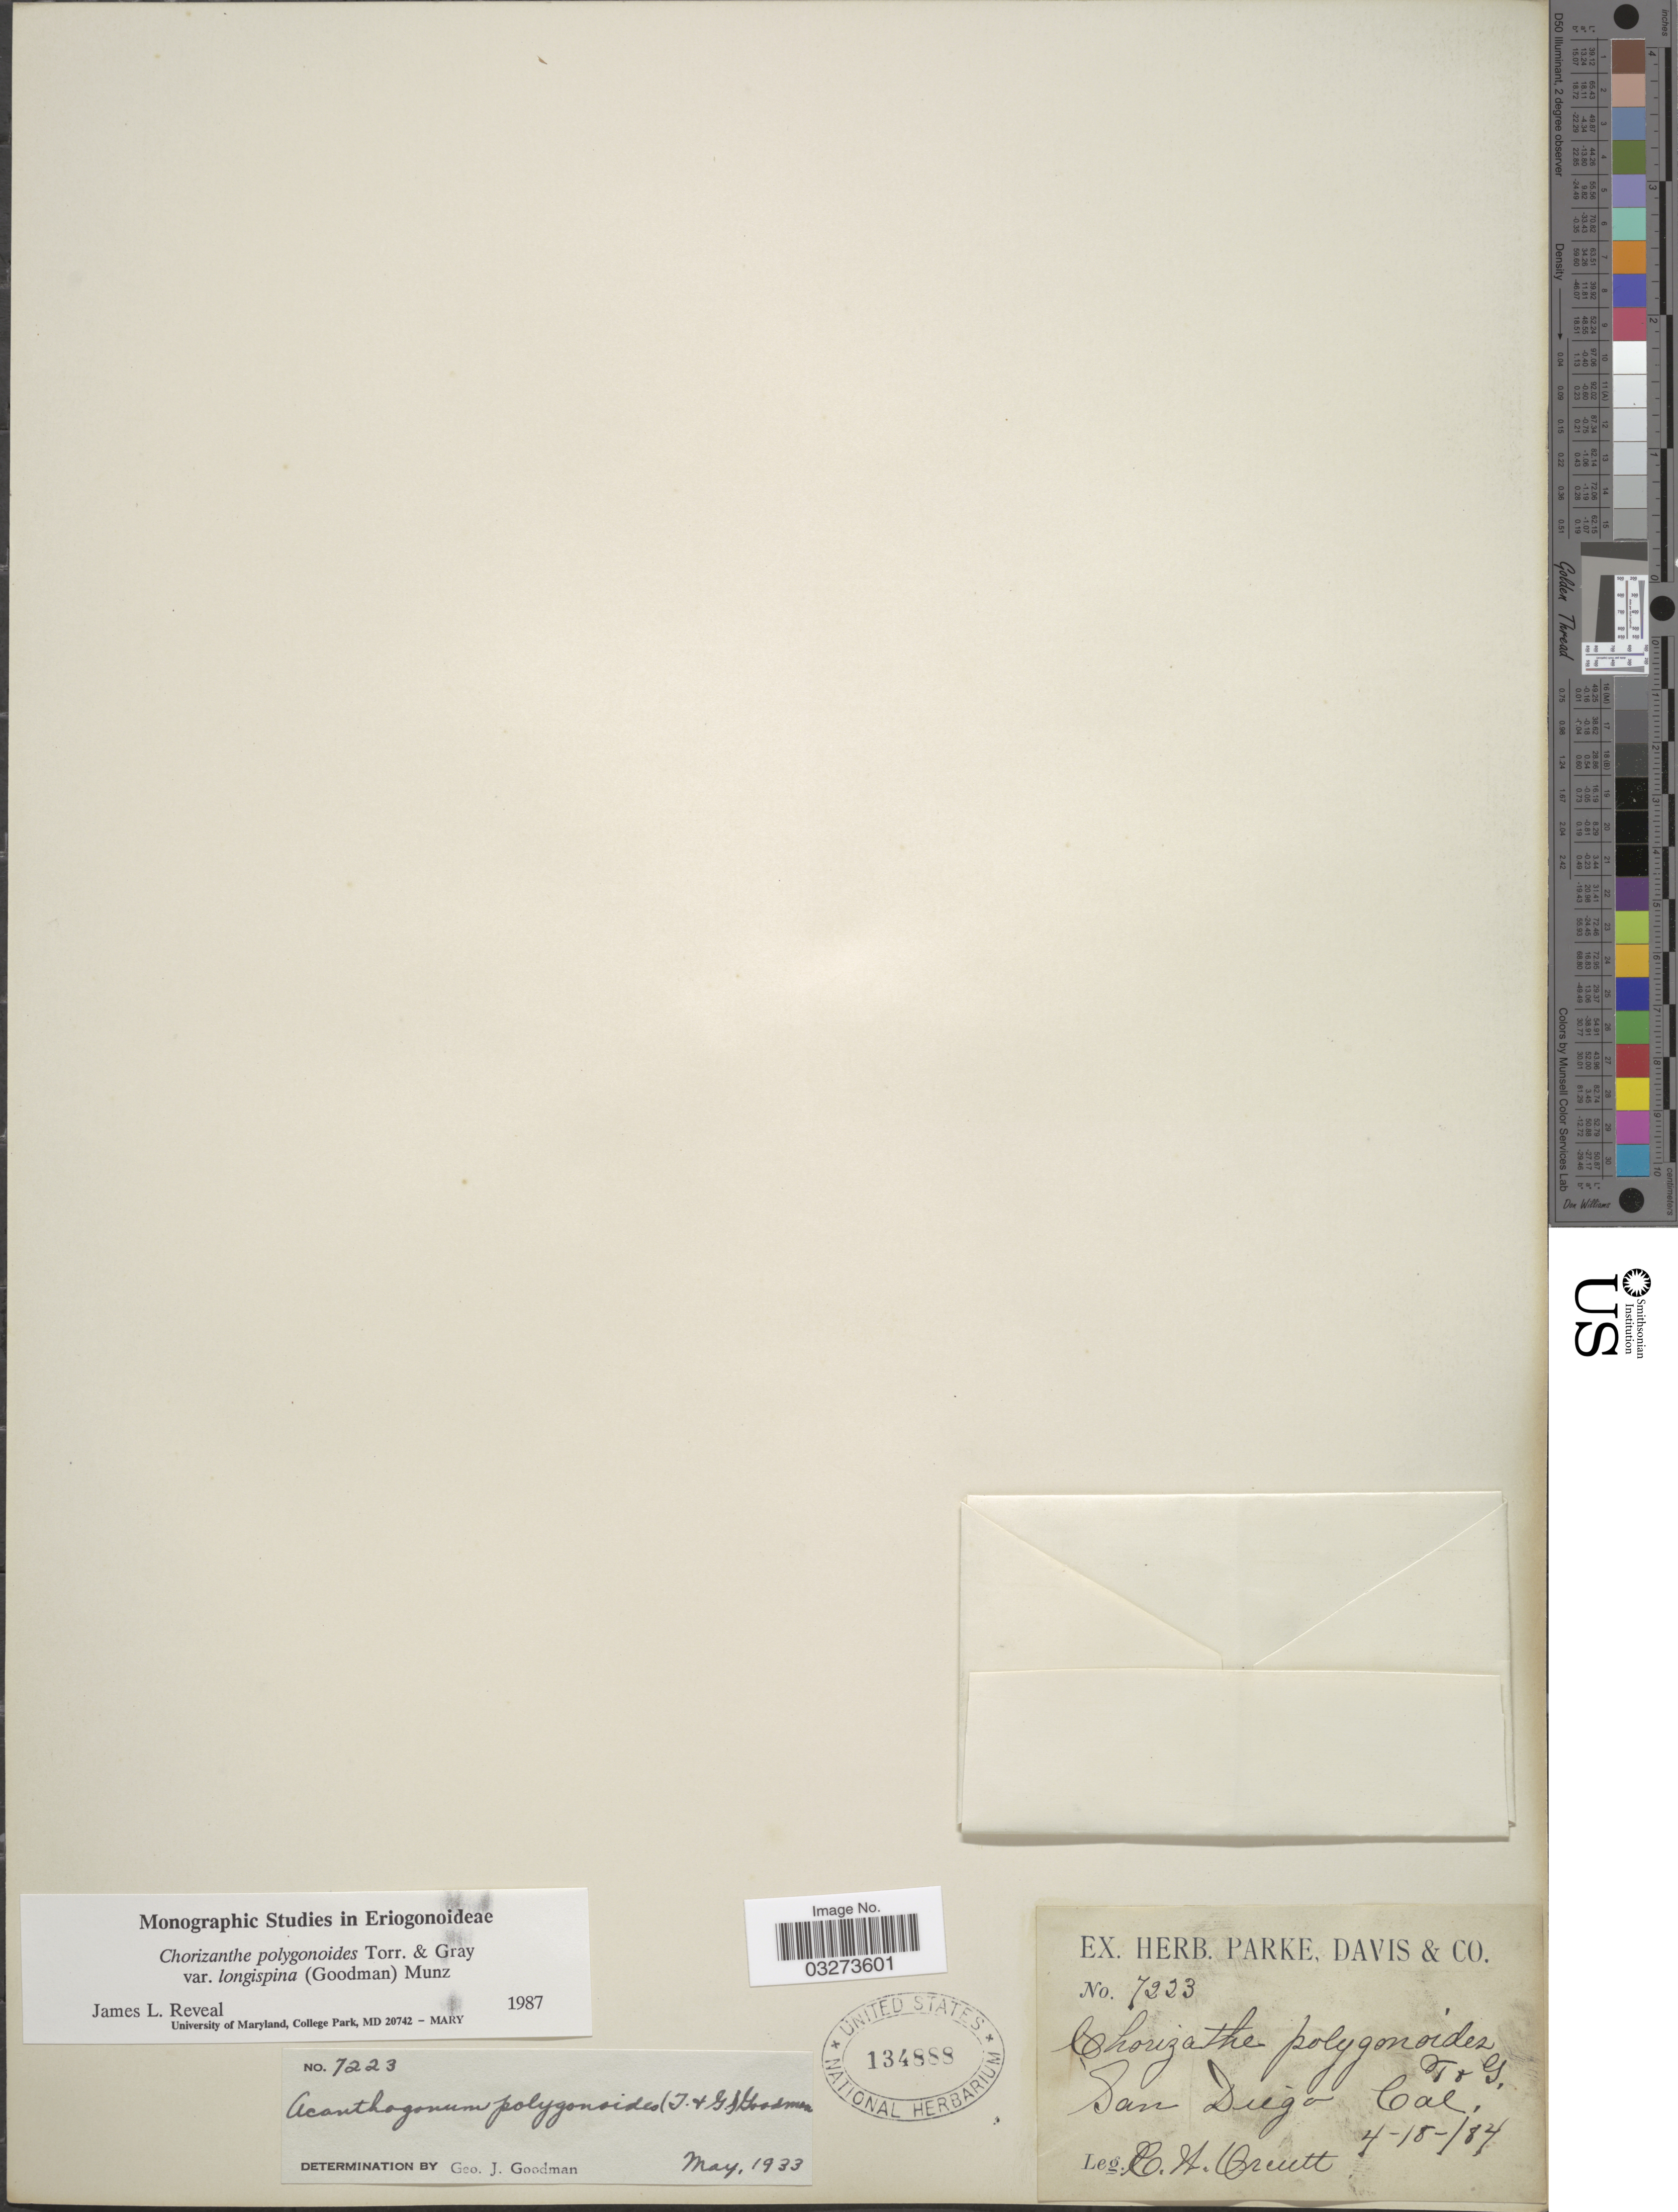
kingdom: Plantae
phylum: Tracheophyta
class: Magnoliopsida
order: Caryophyllales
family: Polygonaceae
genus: Chorizanthe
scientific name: Chorizanthe polygonoides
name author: Torr. & A. Gray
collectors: C. R. Orcutt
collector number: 7223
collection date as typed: Transcribed d/m/y: 18/4/84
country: United States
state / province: California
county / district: San Diego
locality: San Diego.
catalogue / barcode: US 134888